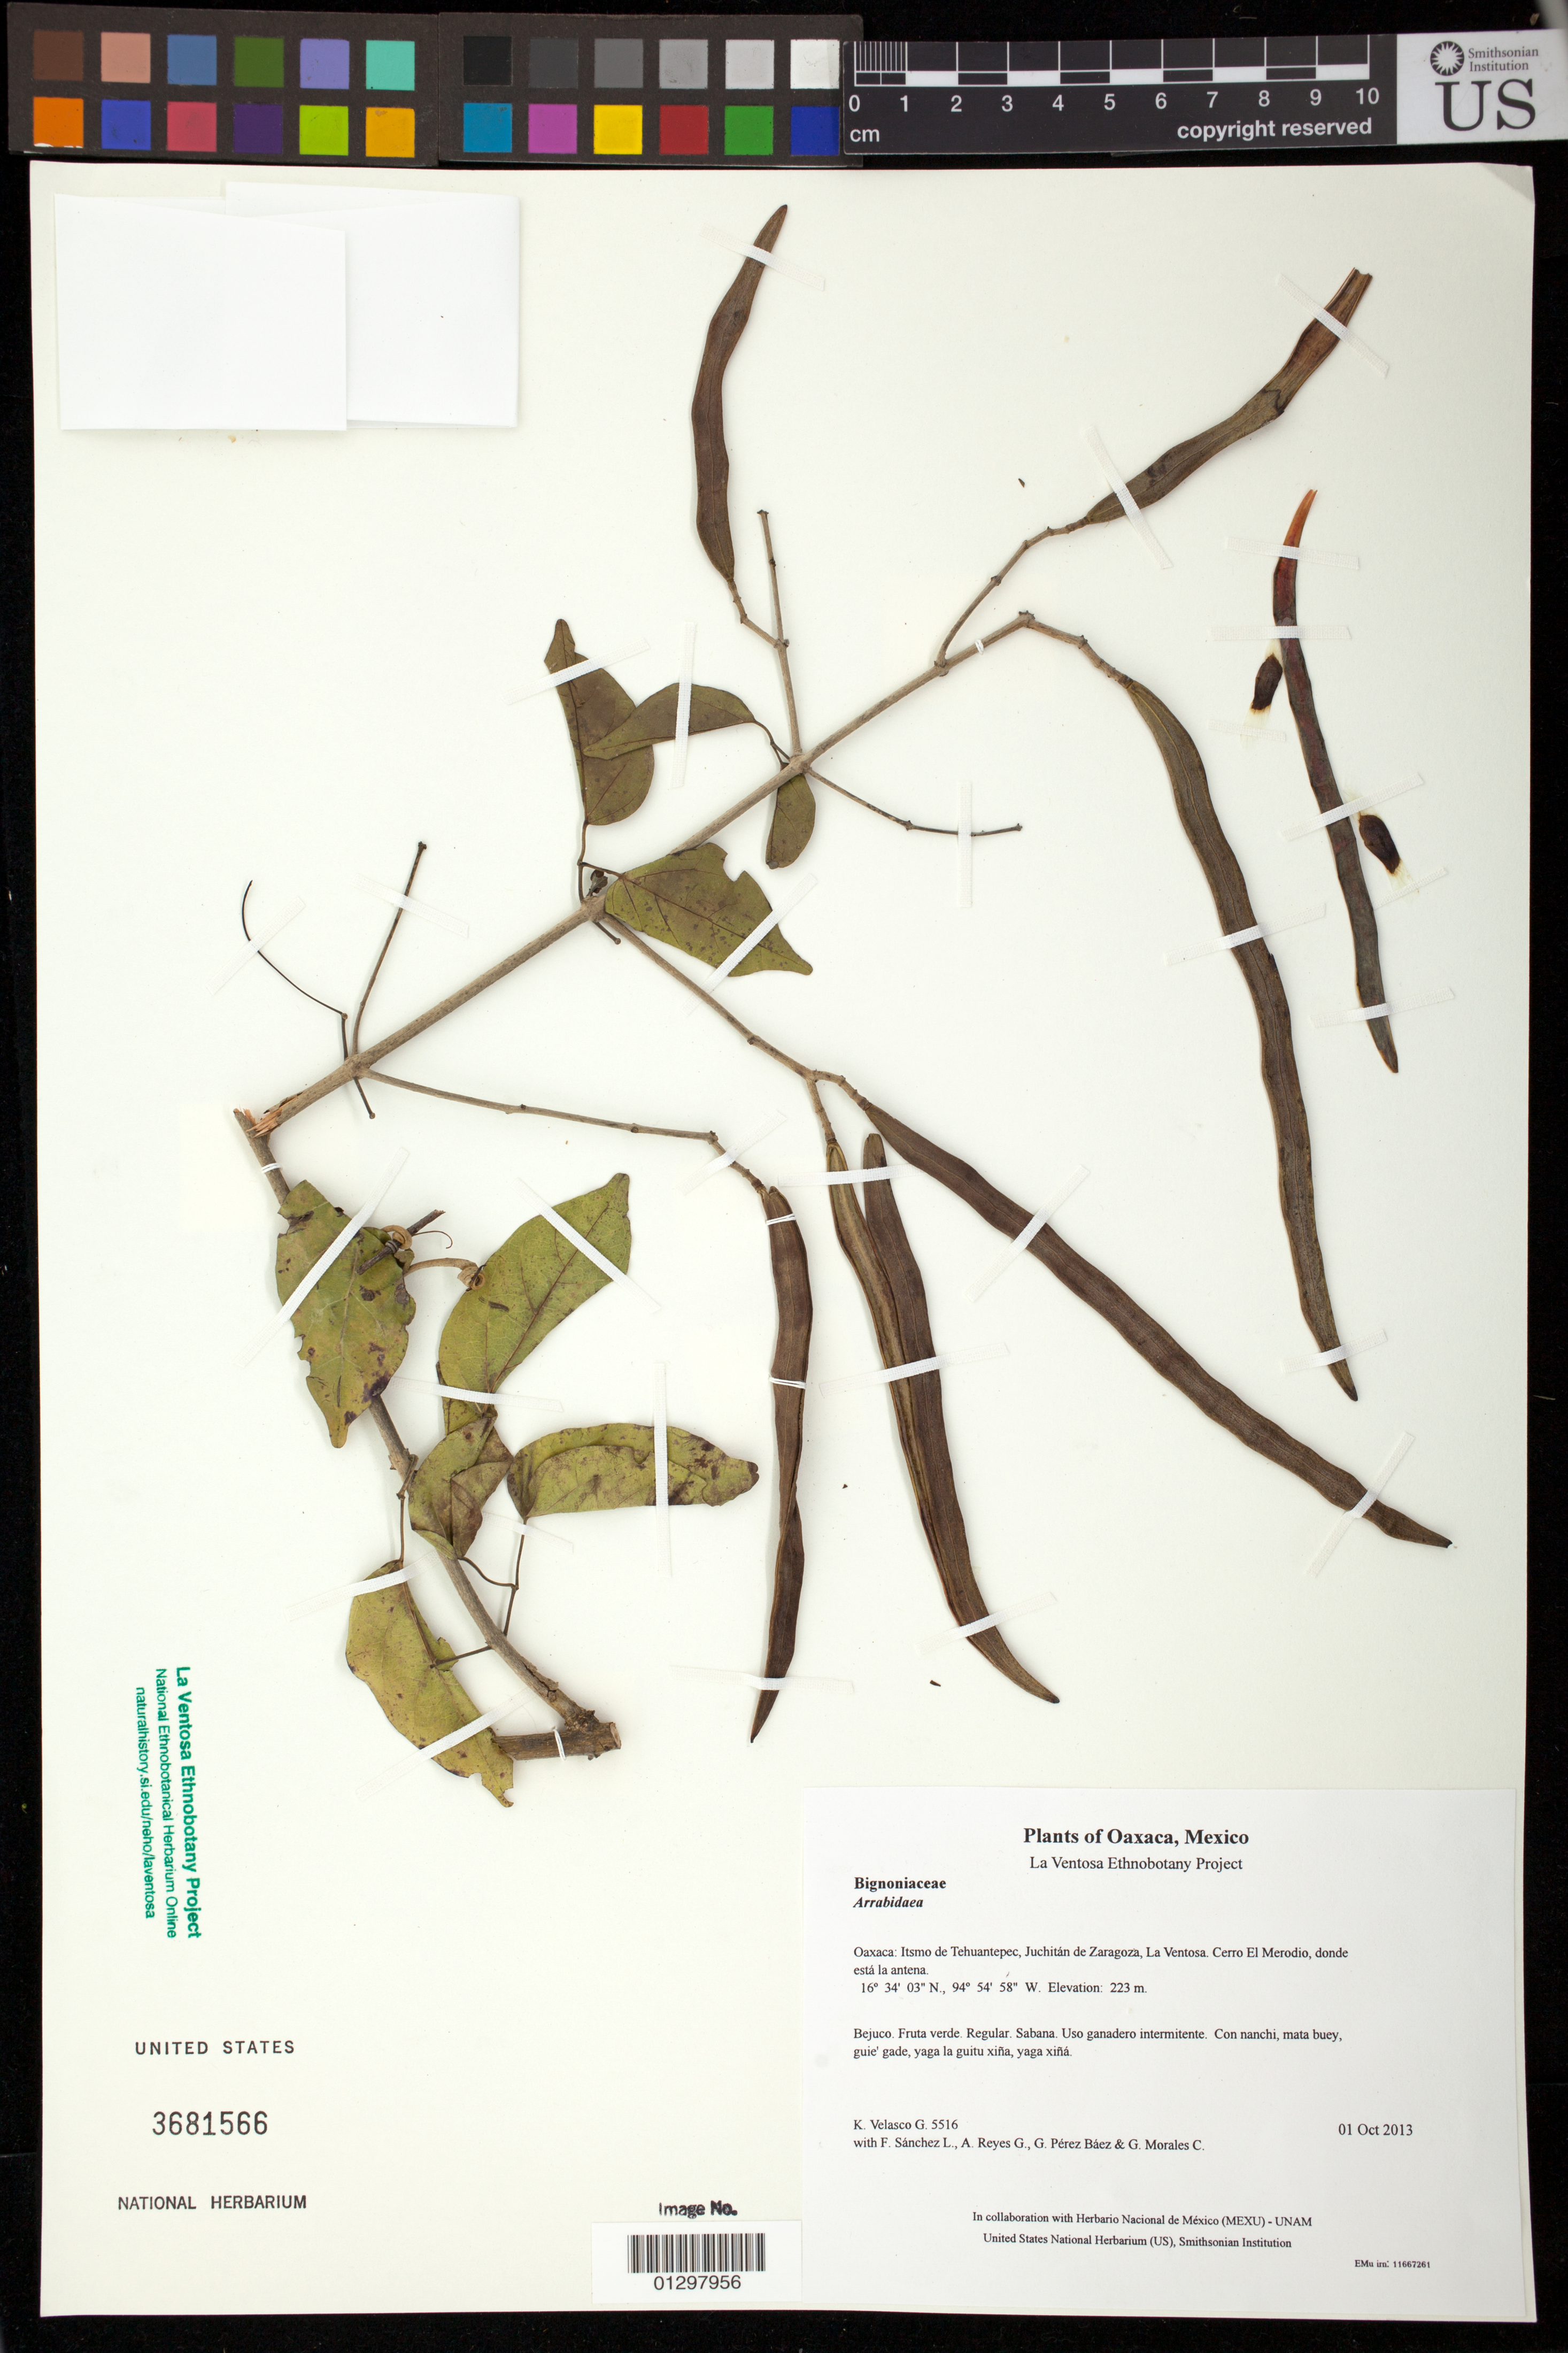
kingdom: Plantae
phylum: Tracheophyta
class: Magnoliopsida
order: Lamiales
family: Bignoniaceae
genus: Fridericia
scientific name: Fridericia floribunda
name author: (Kunth) L.G. Lohmann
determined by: Strong, M. T., (US), Smithsonian Institution - National Museum of Natural History (UNITED STATES)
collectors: K. Velasco G., F. Sánchez L., A. Reyes G., G. Pérez Báez & G. Morales C.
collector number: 5516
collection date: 2013-10-01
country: Mexico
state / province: Oaxaca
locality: Itsmo de Tehuantepec, Juchitán de Zaragoza, La Ventosa. Cerro El Merodio, donde está la antena.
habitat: Sabana. Uso ganadero intermitente.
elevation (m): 223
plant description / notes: JEBOT, MEXU, SERO, SIPI, US; Yaga luba'. Cuaananaxhi naga'. Nuu.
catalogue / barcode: US 3681566